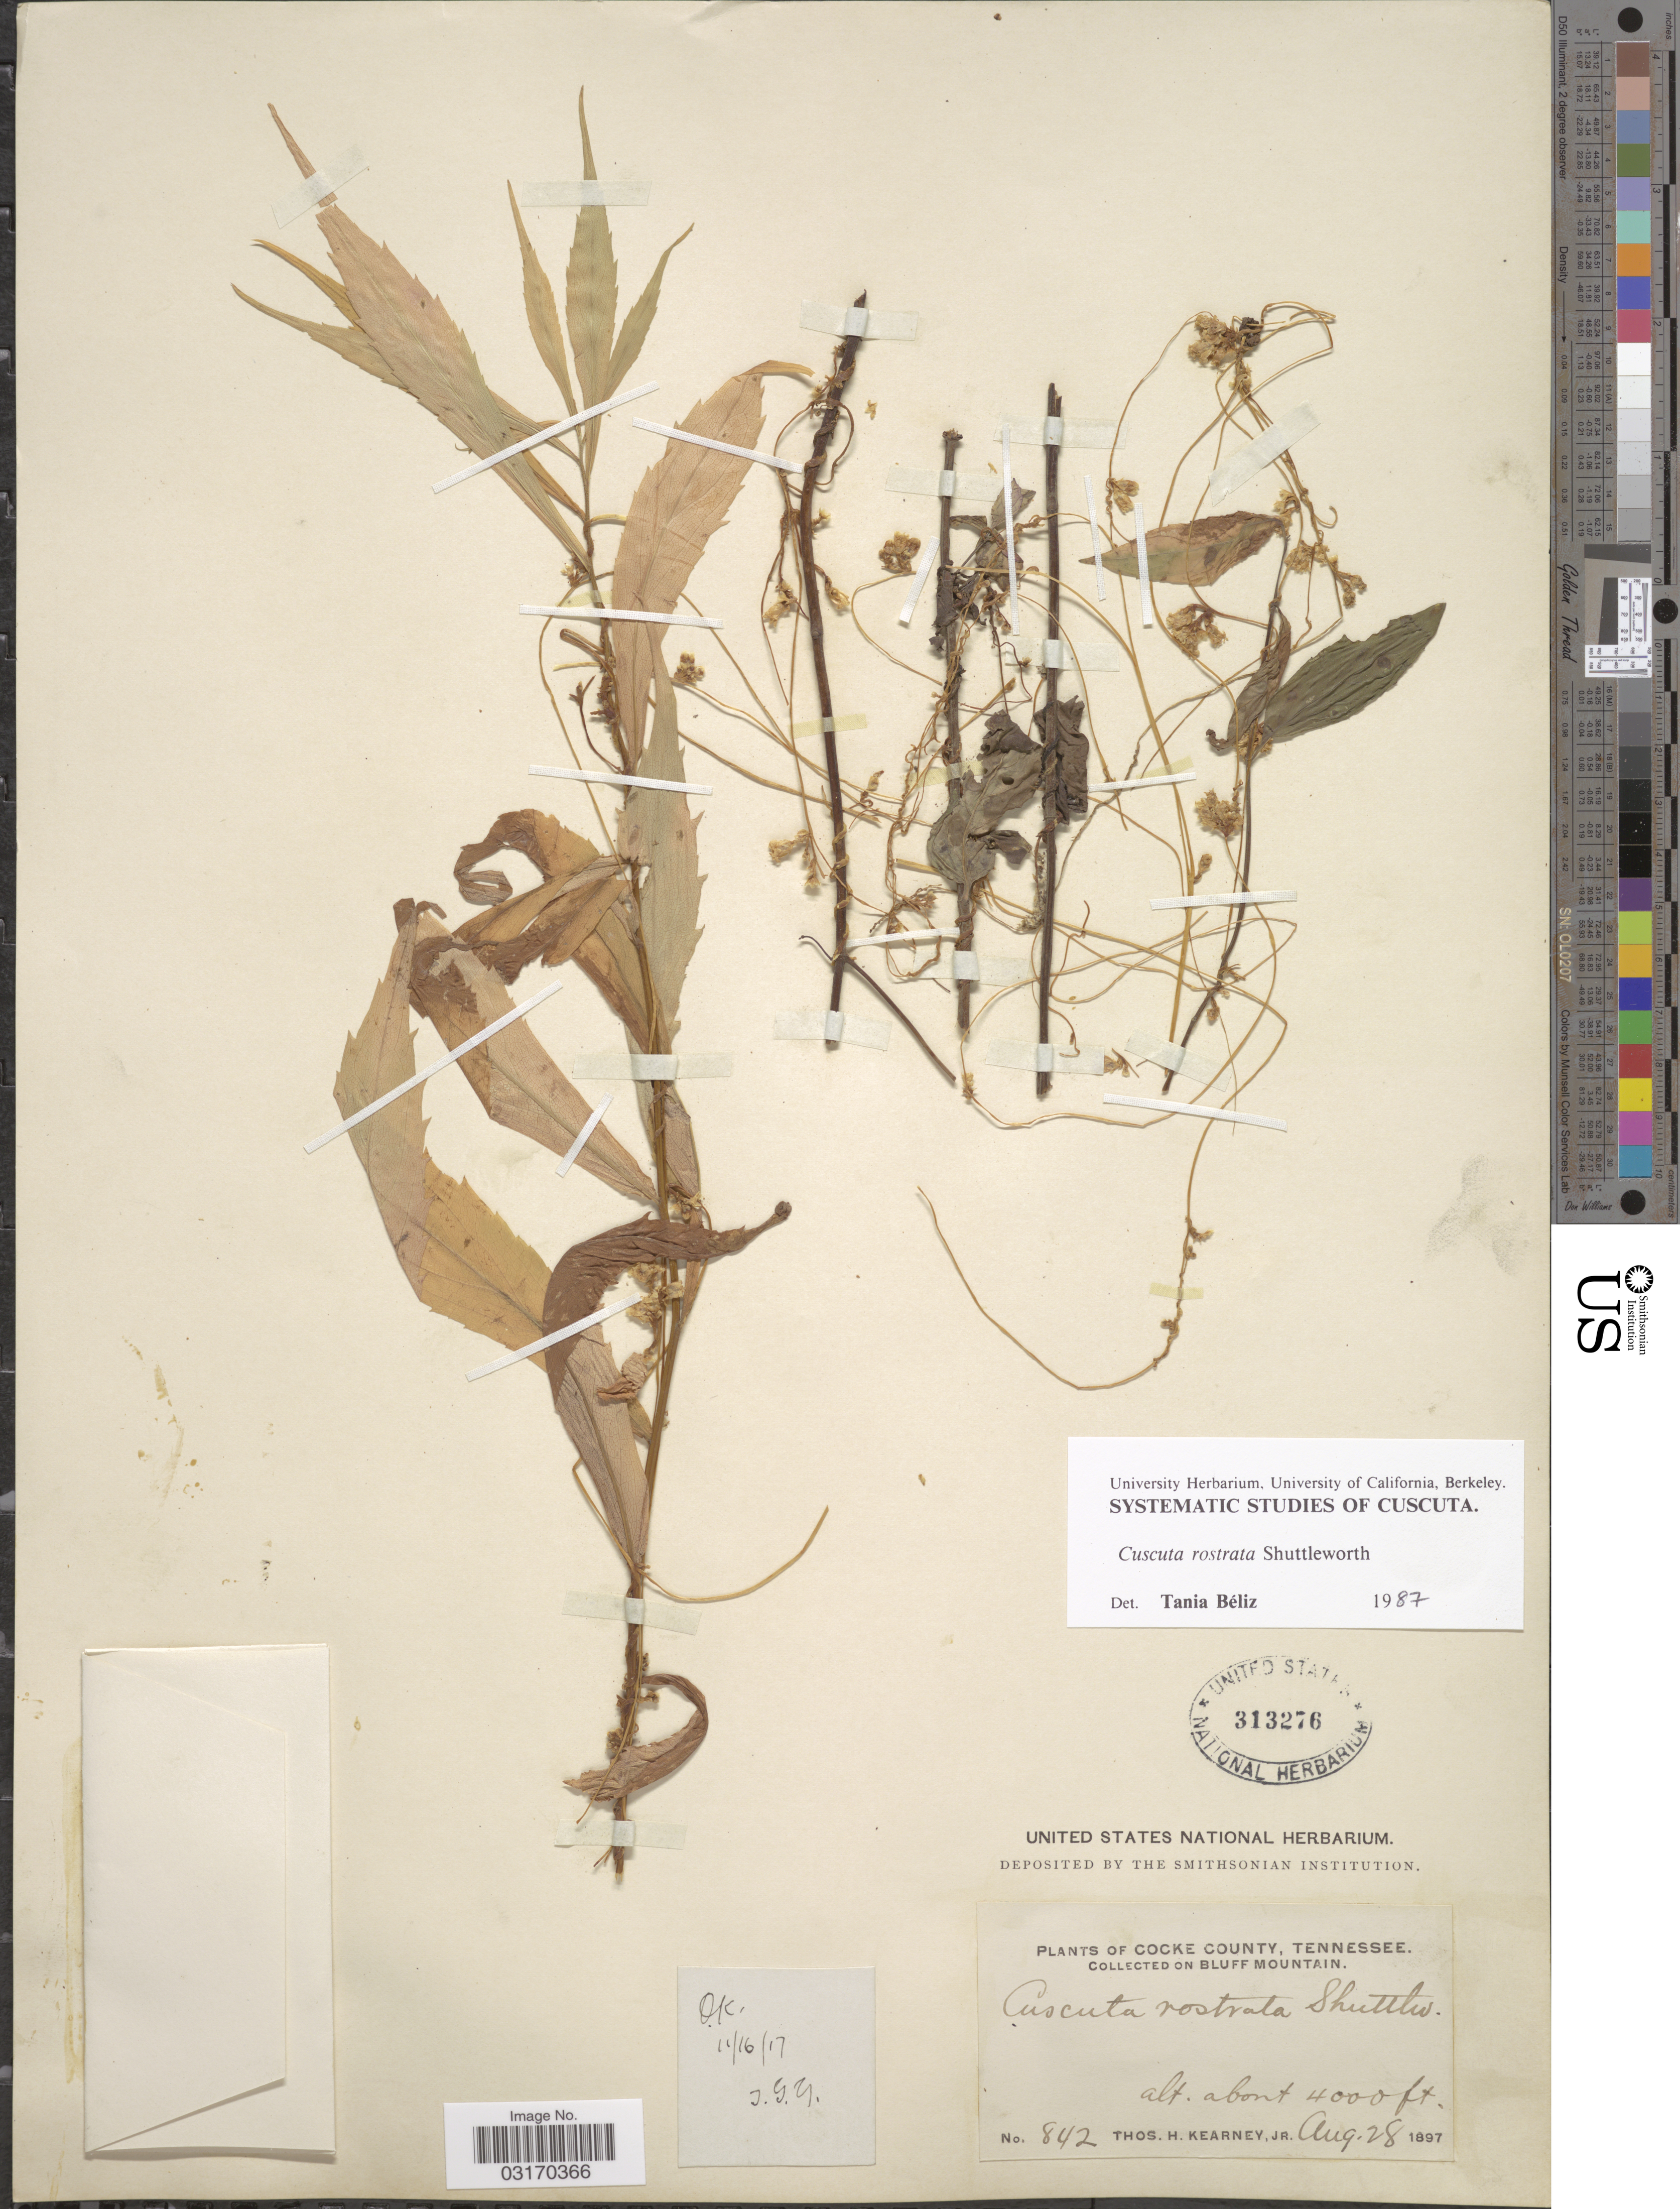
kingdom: Plantae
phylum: Tracheophyta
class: Magnoliopsida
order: Solanales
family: Convolvulaceae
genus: Cuscuta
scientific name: Cuscuta rostrata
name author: Shuttlew. ex Engelm. & A. Gray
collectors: T. H. Kearney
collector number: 842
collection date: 1897-08-28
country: United States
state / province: Tennessee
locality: Cocke County. On Bluff Mountain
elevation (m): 1219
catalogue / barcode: US 313276